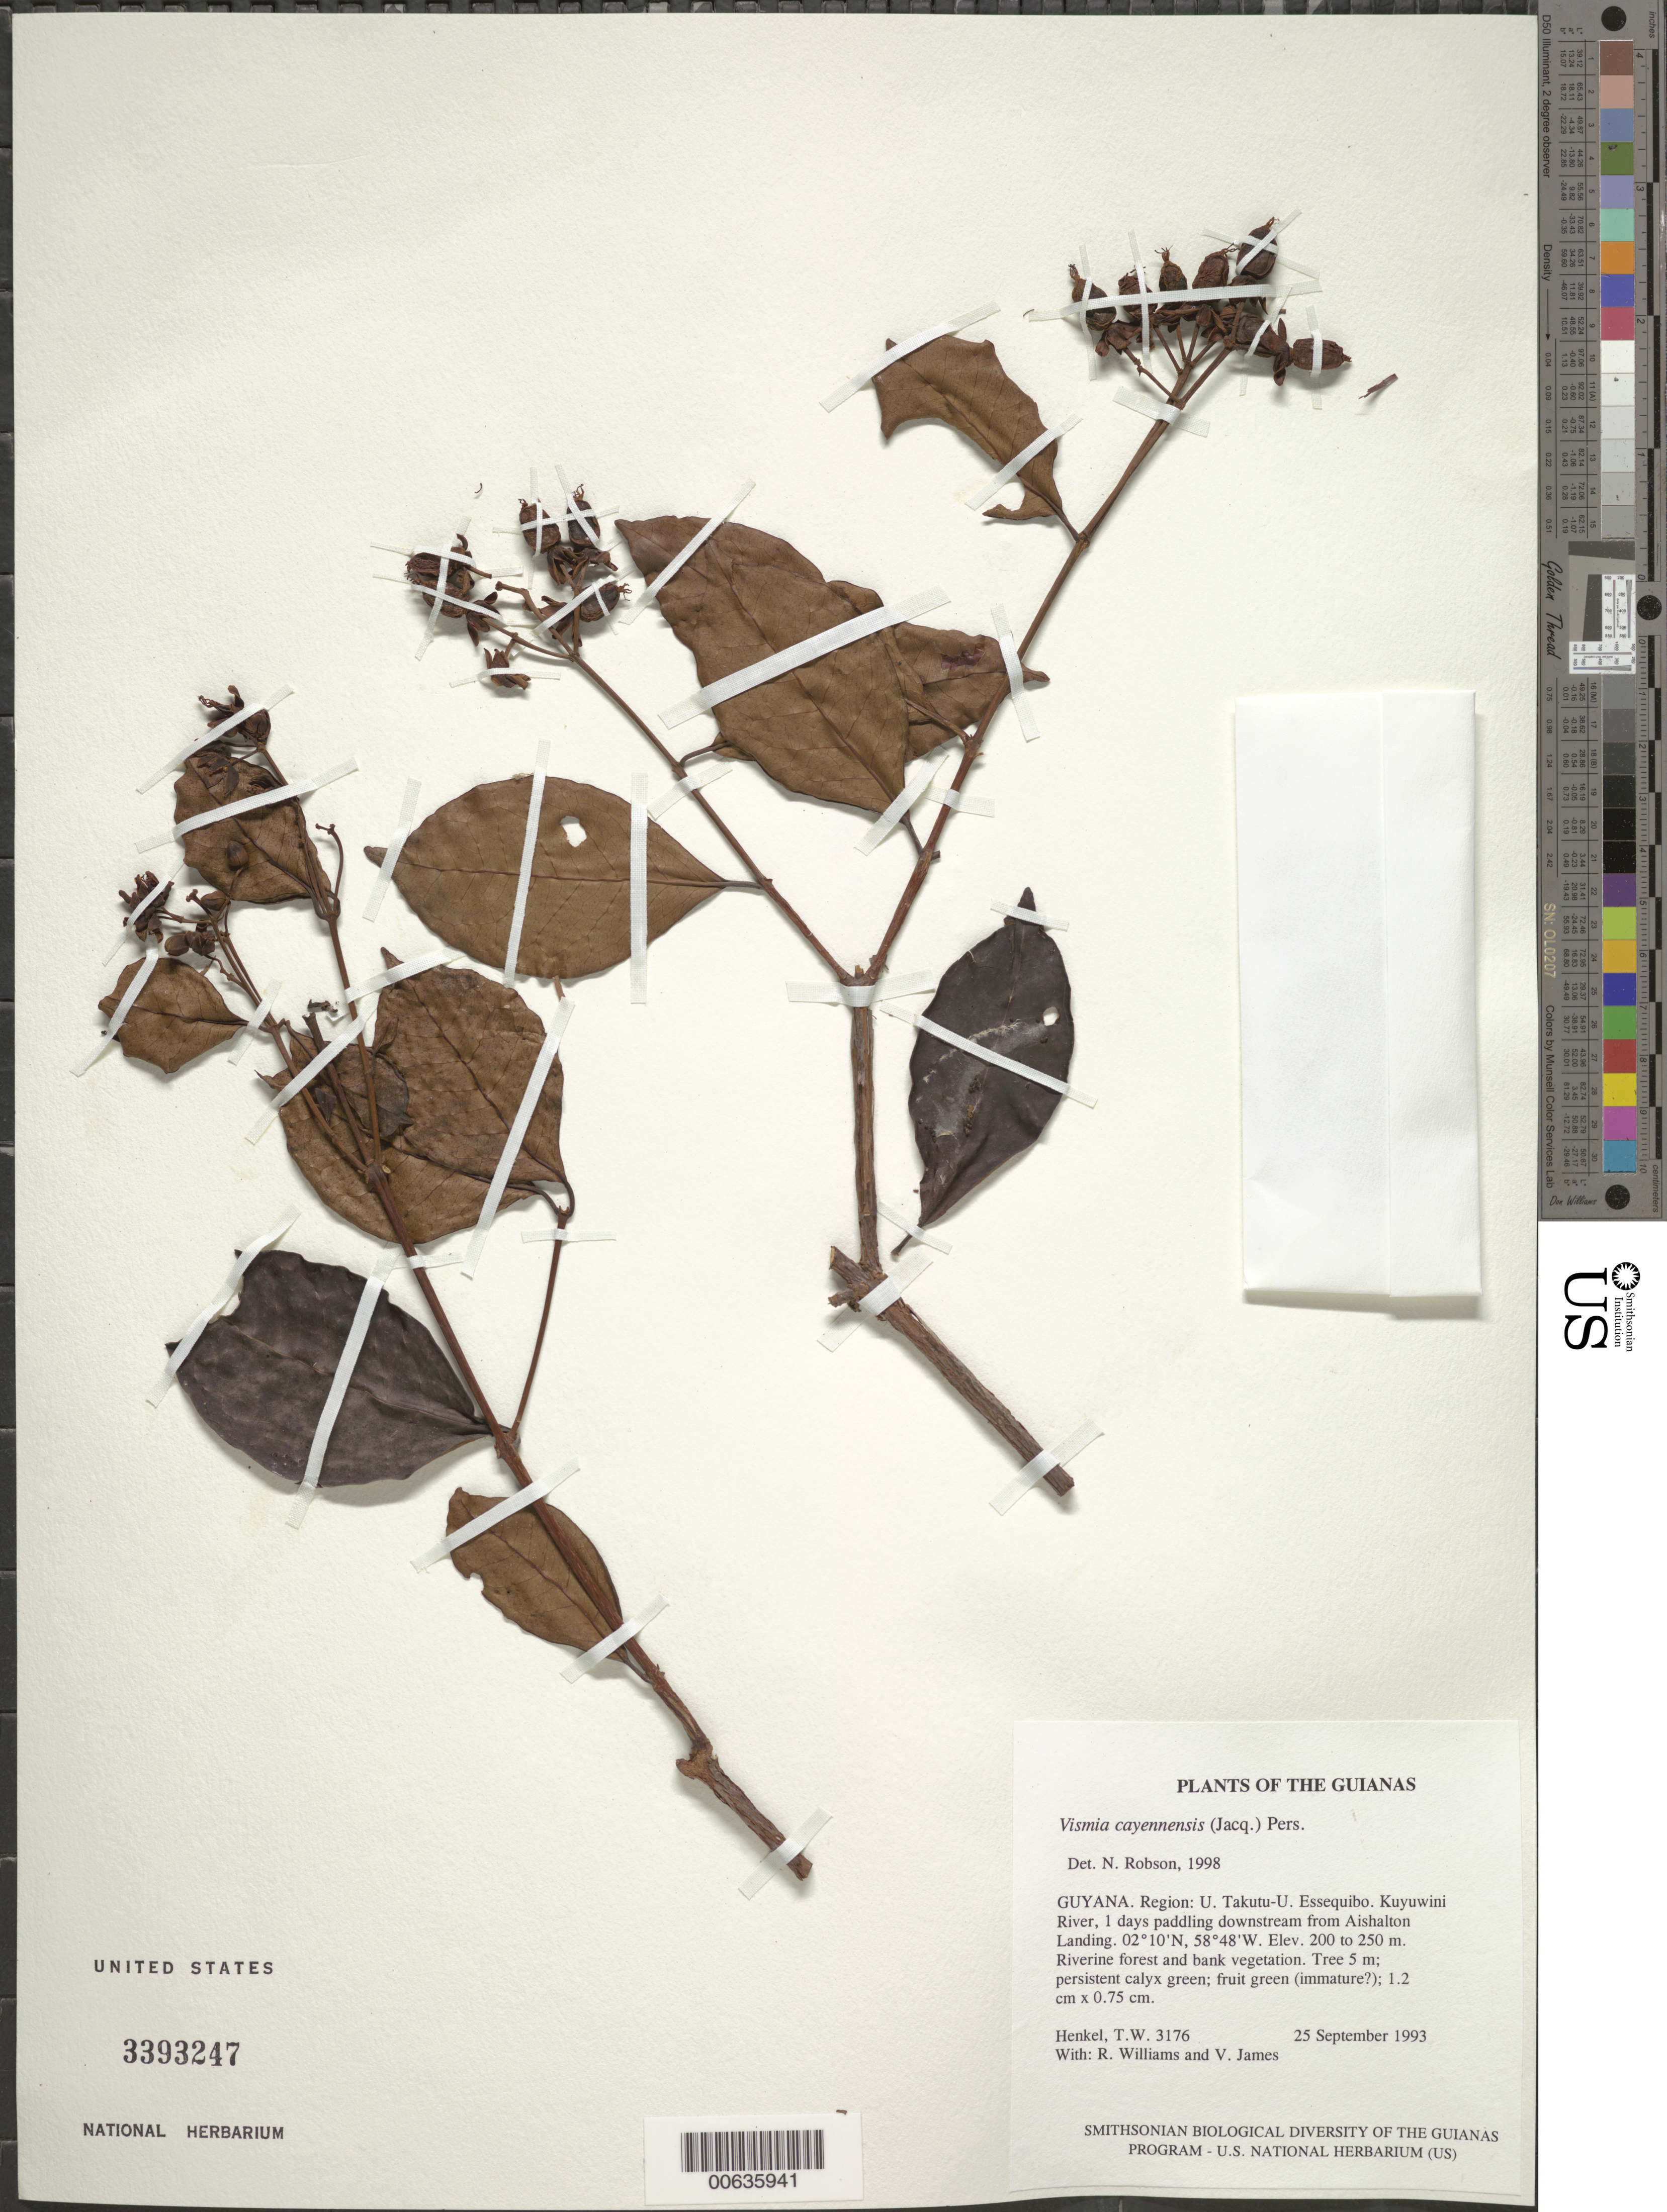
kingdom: Plantae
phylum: Tracheophyta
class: Magnoliopsida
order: Malpighiales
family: Hypericaceae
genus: Vismia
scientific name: Vismia cayennensis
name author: (Jacq.) Pers.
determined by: Robson, Norman K. B.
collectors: T. Henkel, R. Williams & V. James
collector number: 3176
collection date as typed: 25 September 1993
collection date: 1993-09-25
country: Guyana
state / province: U. Takutu-U. Essequibo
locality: Kuyuwini River, 1 days paddling downstream from Aishalton Landing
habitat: Riverine forest and bank vegetation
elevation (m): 200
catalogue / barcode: US 3393247